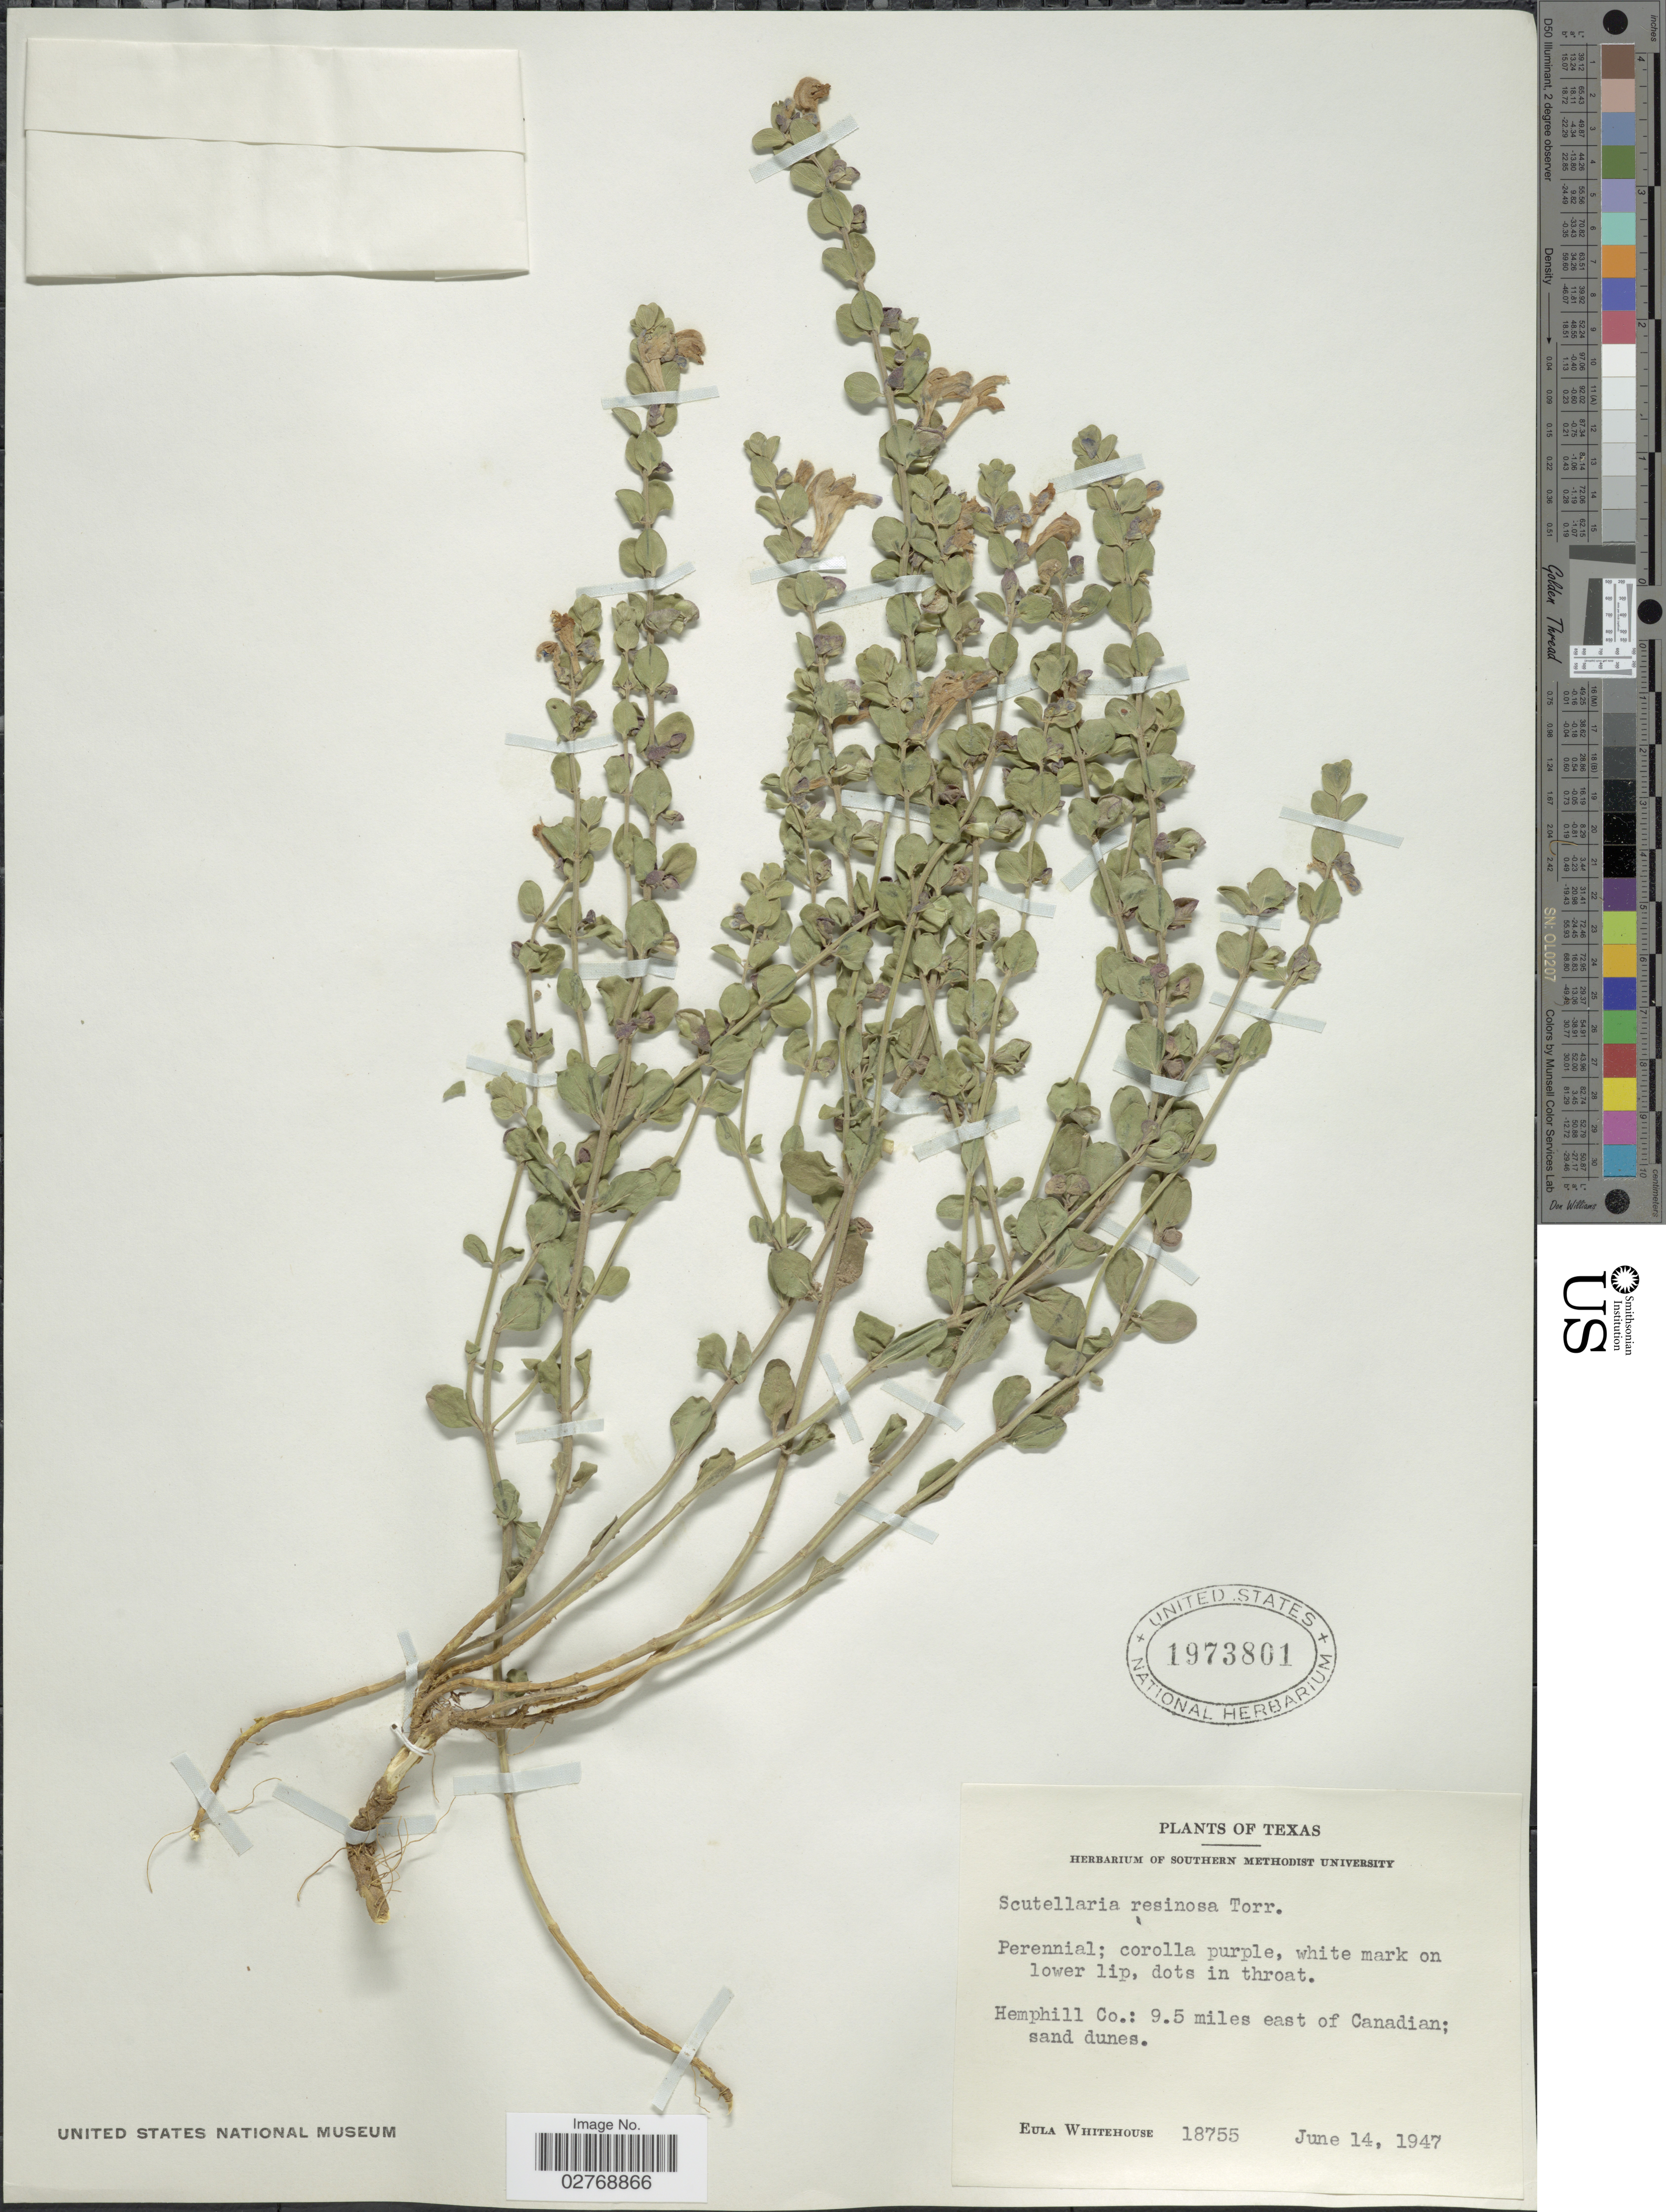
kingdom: Plantae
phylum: Tracheophyta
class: Magnoliopsida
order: Lamiales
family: Lamiaceae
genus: Scutellaria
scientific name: Scutellaria resinosa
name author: Torr.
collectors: E. Whitehouse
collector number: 18755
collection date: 1947-06-14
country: United States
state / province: Texas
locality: Hemphill Co.: 9.5 miles east of Canadian.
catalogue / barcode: US 1973801